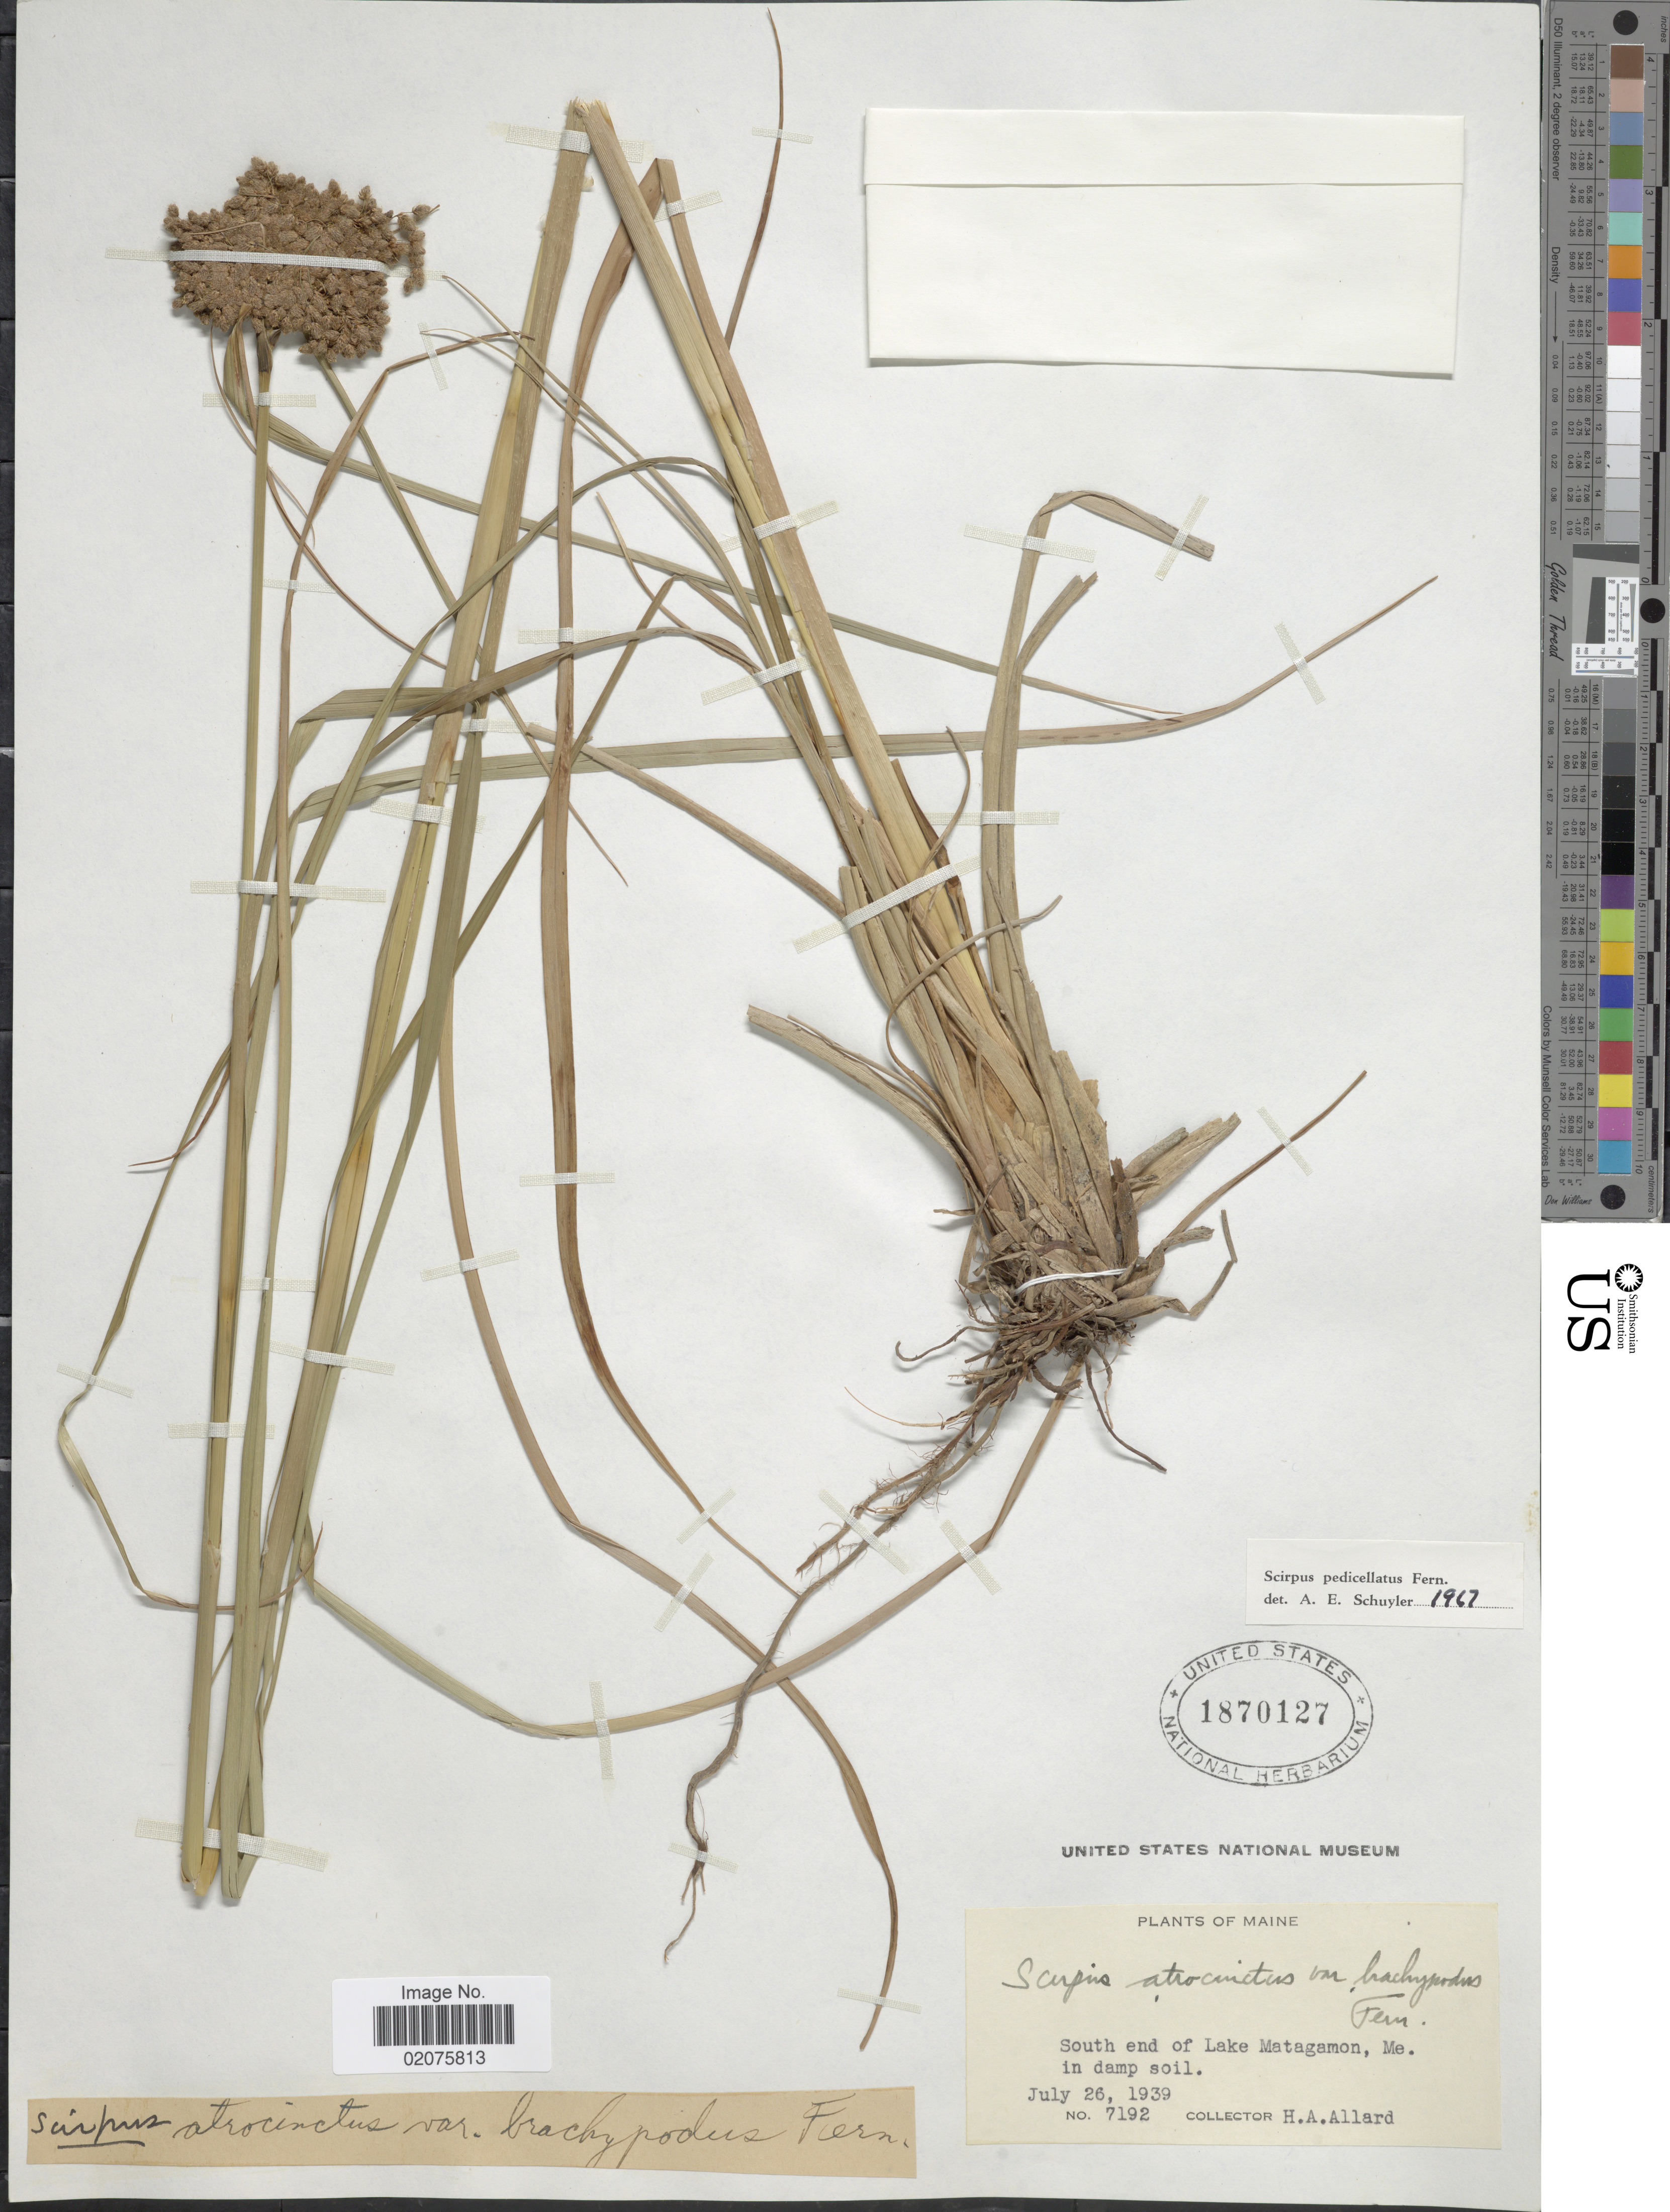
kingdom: Plantae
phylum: Tracheophyta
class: Liliopsida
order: Poales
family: Cyperaceae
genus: Scirpus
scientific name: Scirpus pedicellatus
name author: Fernald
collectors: H. A. Allard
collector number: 7192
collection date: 1939-07-26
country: United States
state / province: Maine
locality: South end of Lake Matagamon, Me.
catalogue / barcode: US 1870127